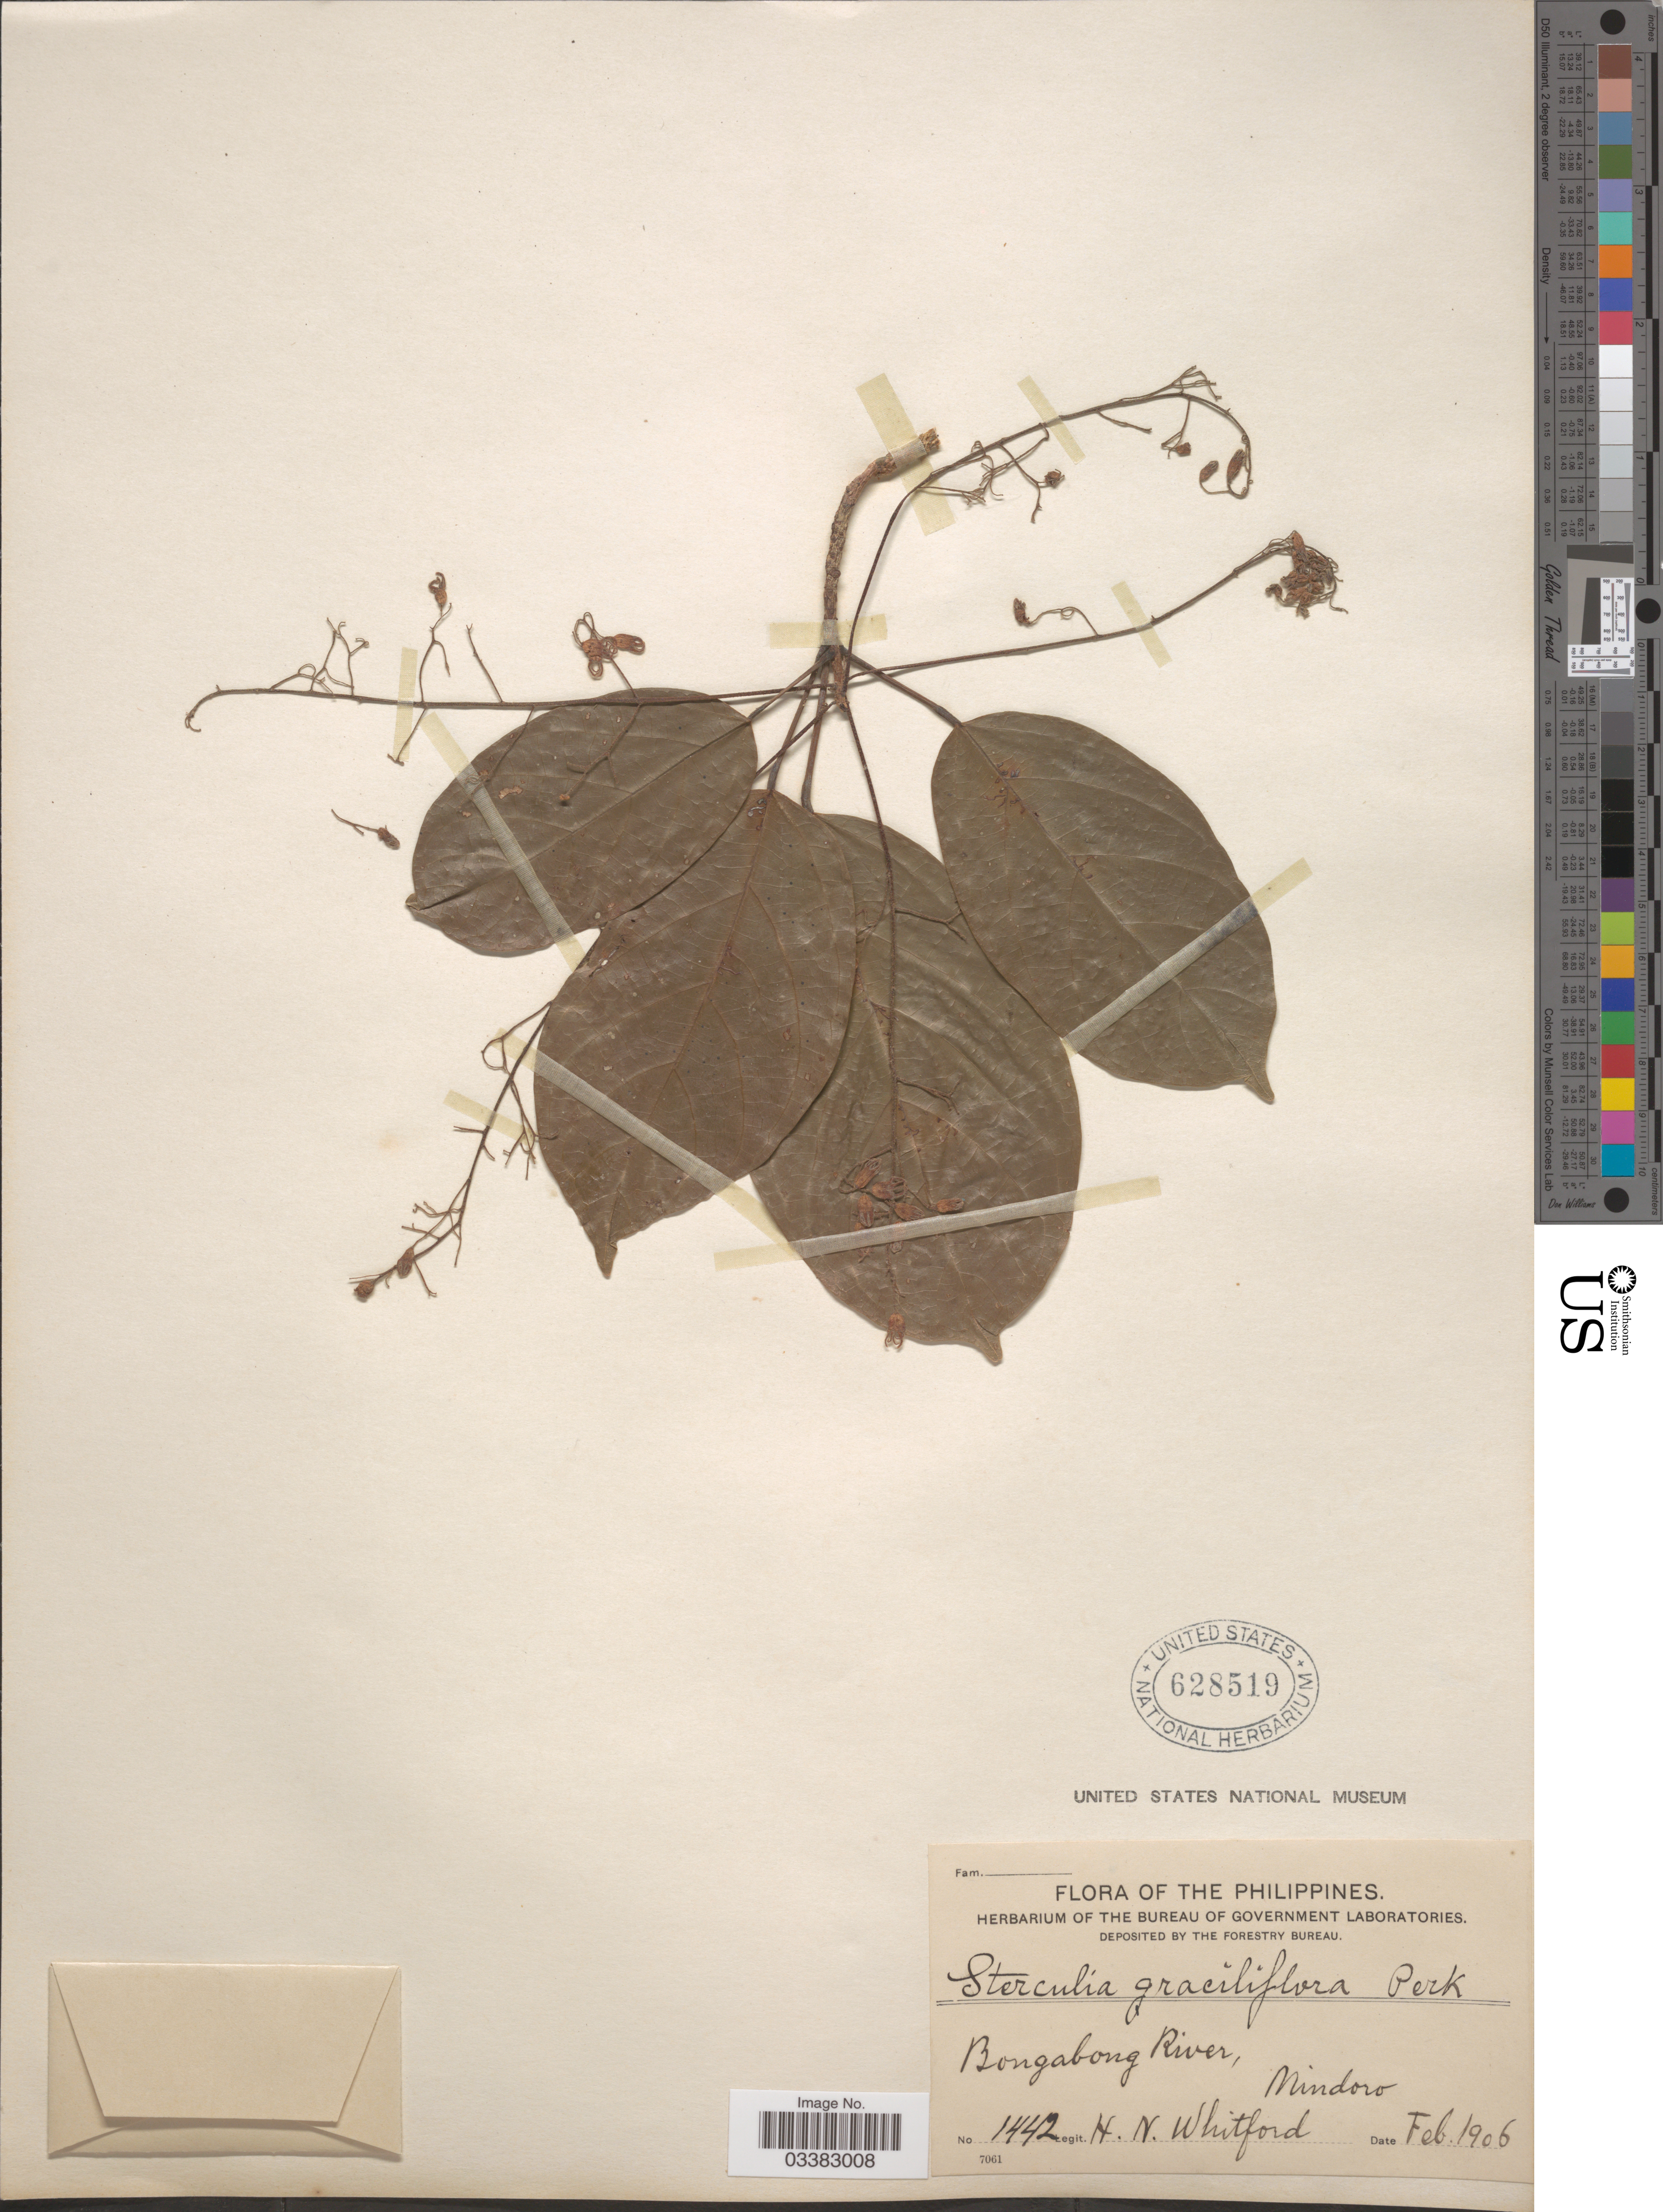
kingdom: Plantae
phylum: Tracheophyta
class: Magnoliopsida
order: Malvales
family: Malvaceae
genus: Sterculia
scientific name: Sterculia graciliflora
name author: Perkins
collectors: H. N. Whitford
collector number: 1442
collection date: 1906-02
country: Philippines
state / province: Mimaropa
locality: Bongabong River, Mindoro.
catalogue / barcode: US 628519